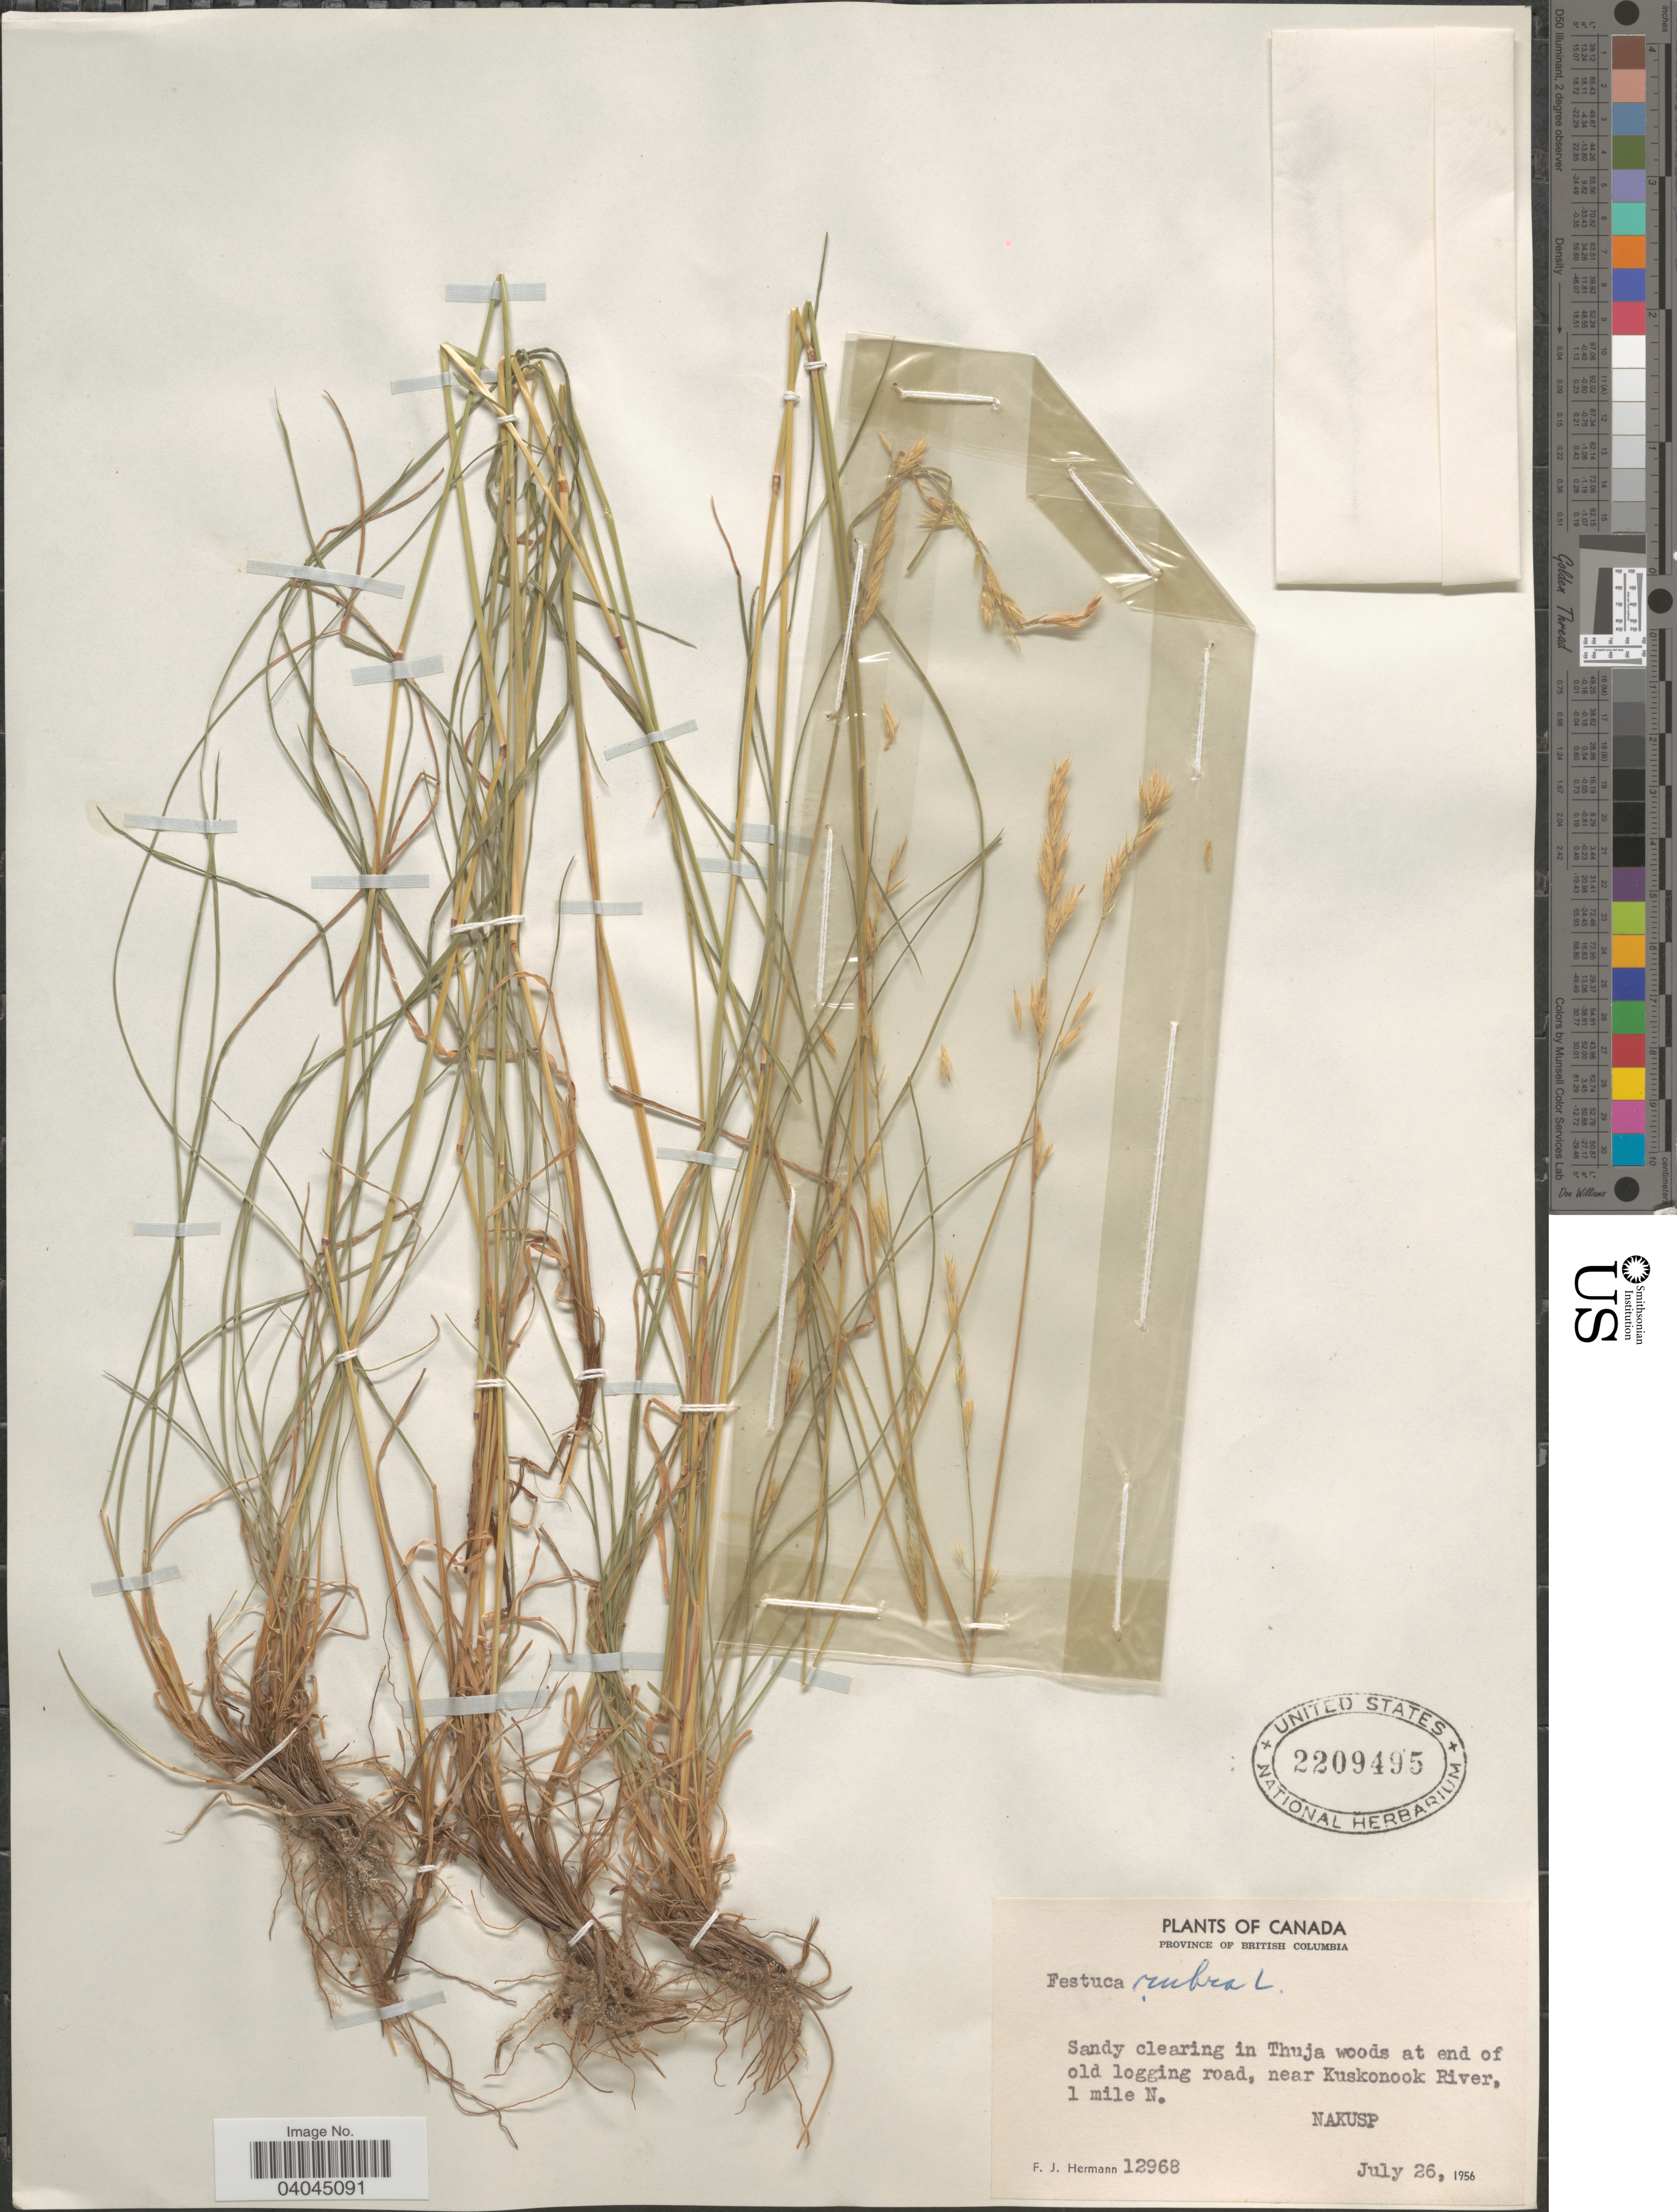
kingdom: Plantae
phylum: Tracheophyta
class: Liliopsida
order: Poales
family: Poaceae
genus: Festuca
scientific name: Festuca rubra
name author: L.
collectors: F. J. Hermann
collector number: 12968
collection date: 1956-07-26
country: Canada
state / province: British Columbia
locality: In Thuja woods at end of old logging road, near Kuskonook River, 1 mile N. Nakusp.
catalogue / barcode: US 2209495